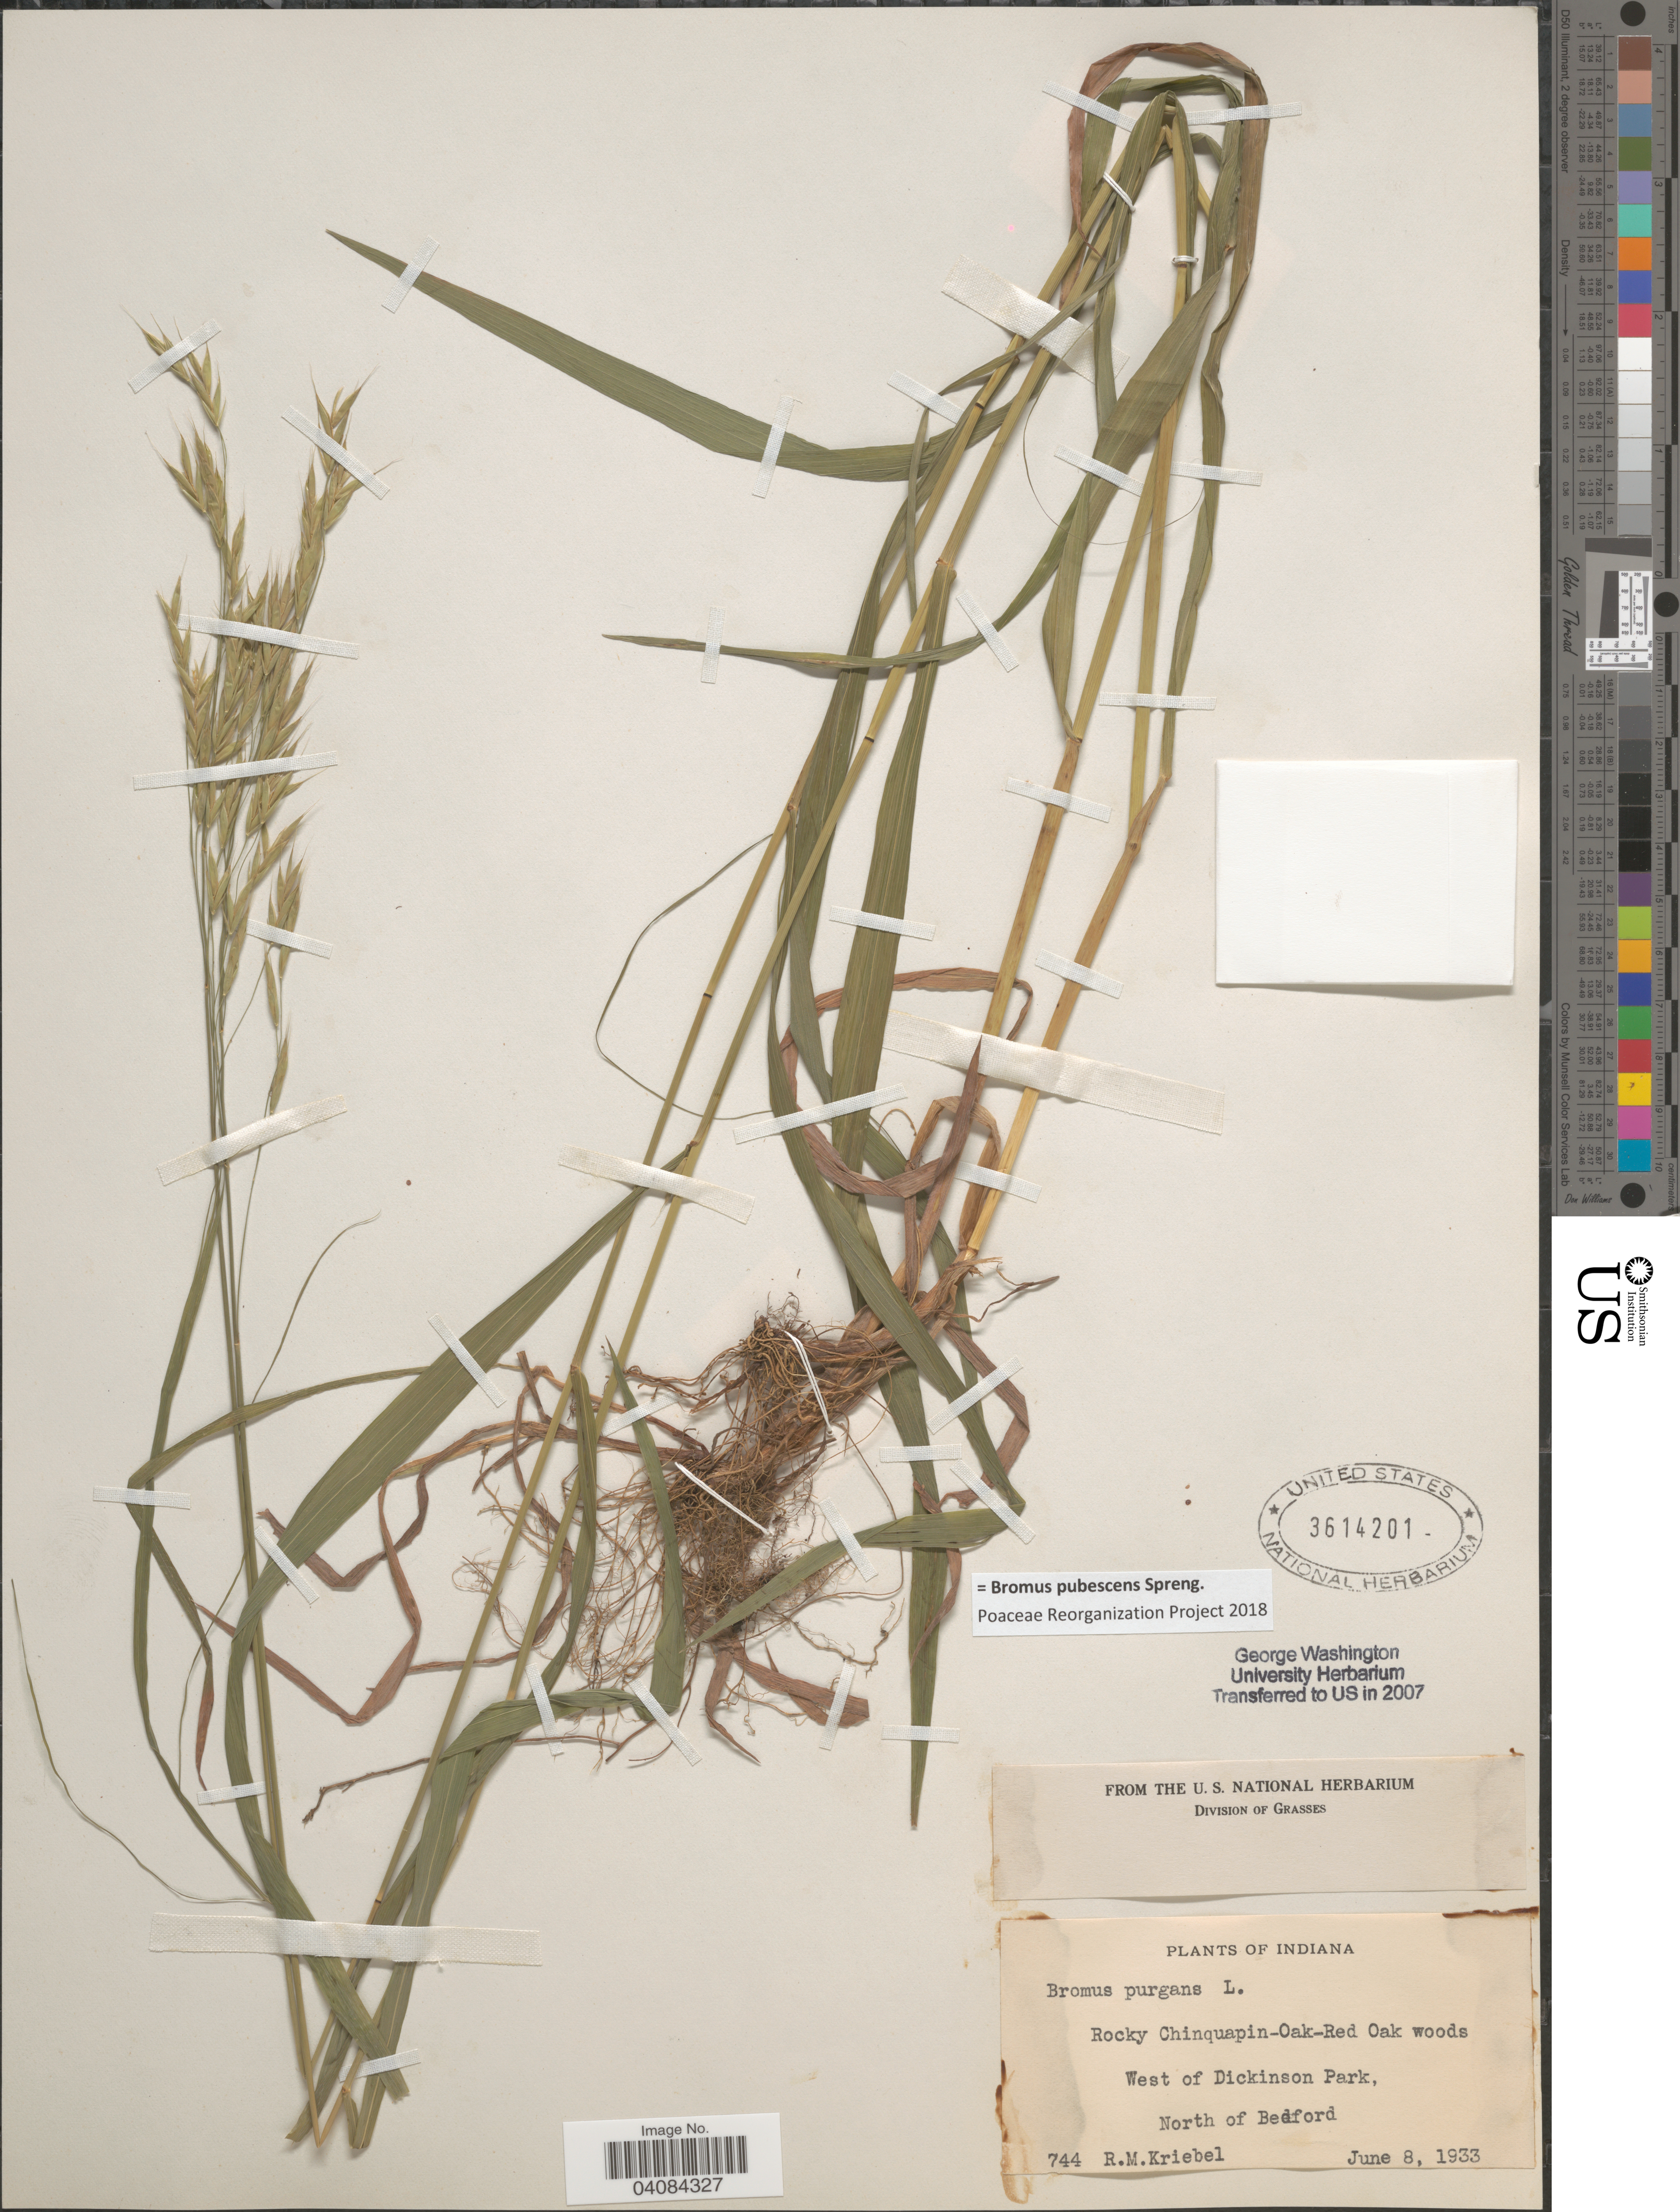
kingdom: Plantae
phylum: Tracheophyta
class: Liliopsida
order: Poales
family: Poaceae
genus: Bromus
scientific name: Bromus pubescens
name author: Muhl. ex Willd.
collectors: R. M. Kriebel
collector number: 744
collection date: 1933-06-08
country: United States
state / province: Indiana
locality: Rocky Chinquapin-Oak-Red Oak woods, West of Dickinson Park, North of Bedford.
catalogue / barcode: US 3614201